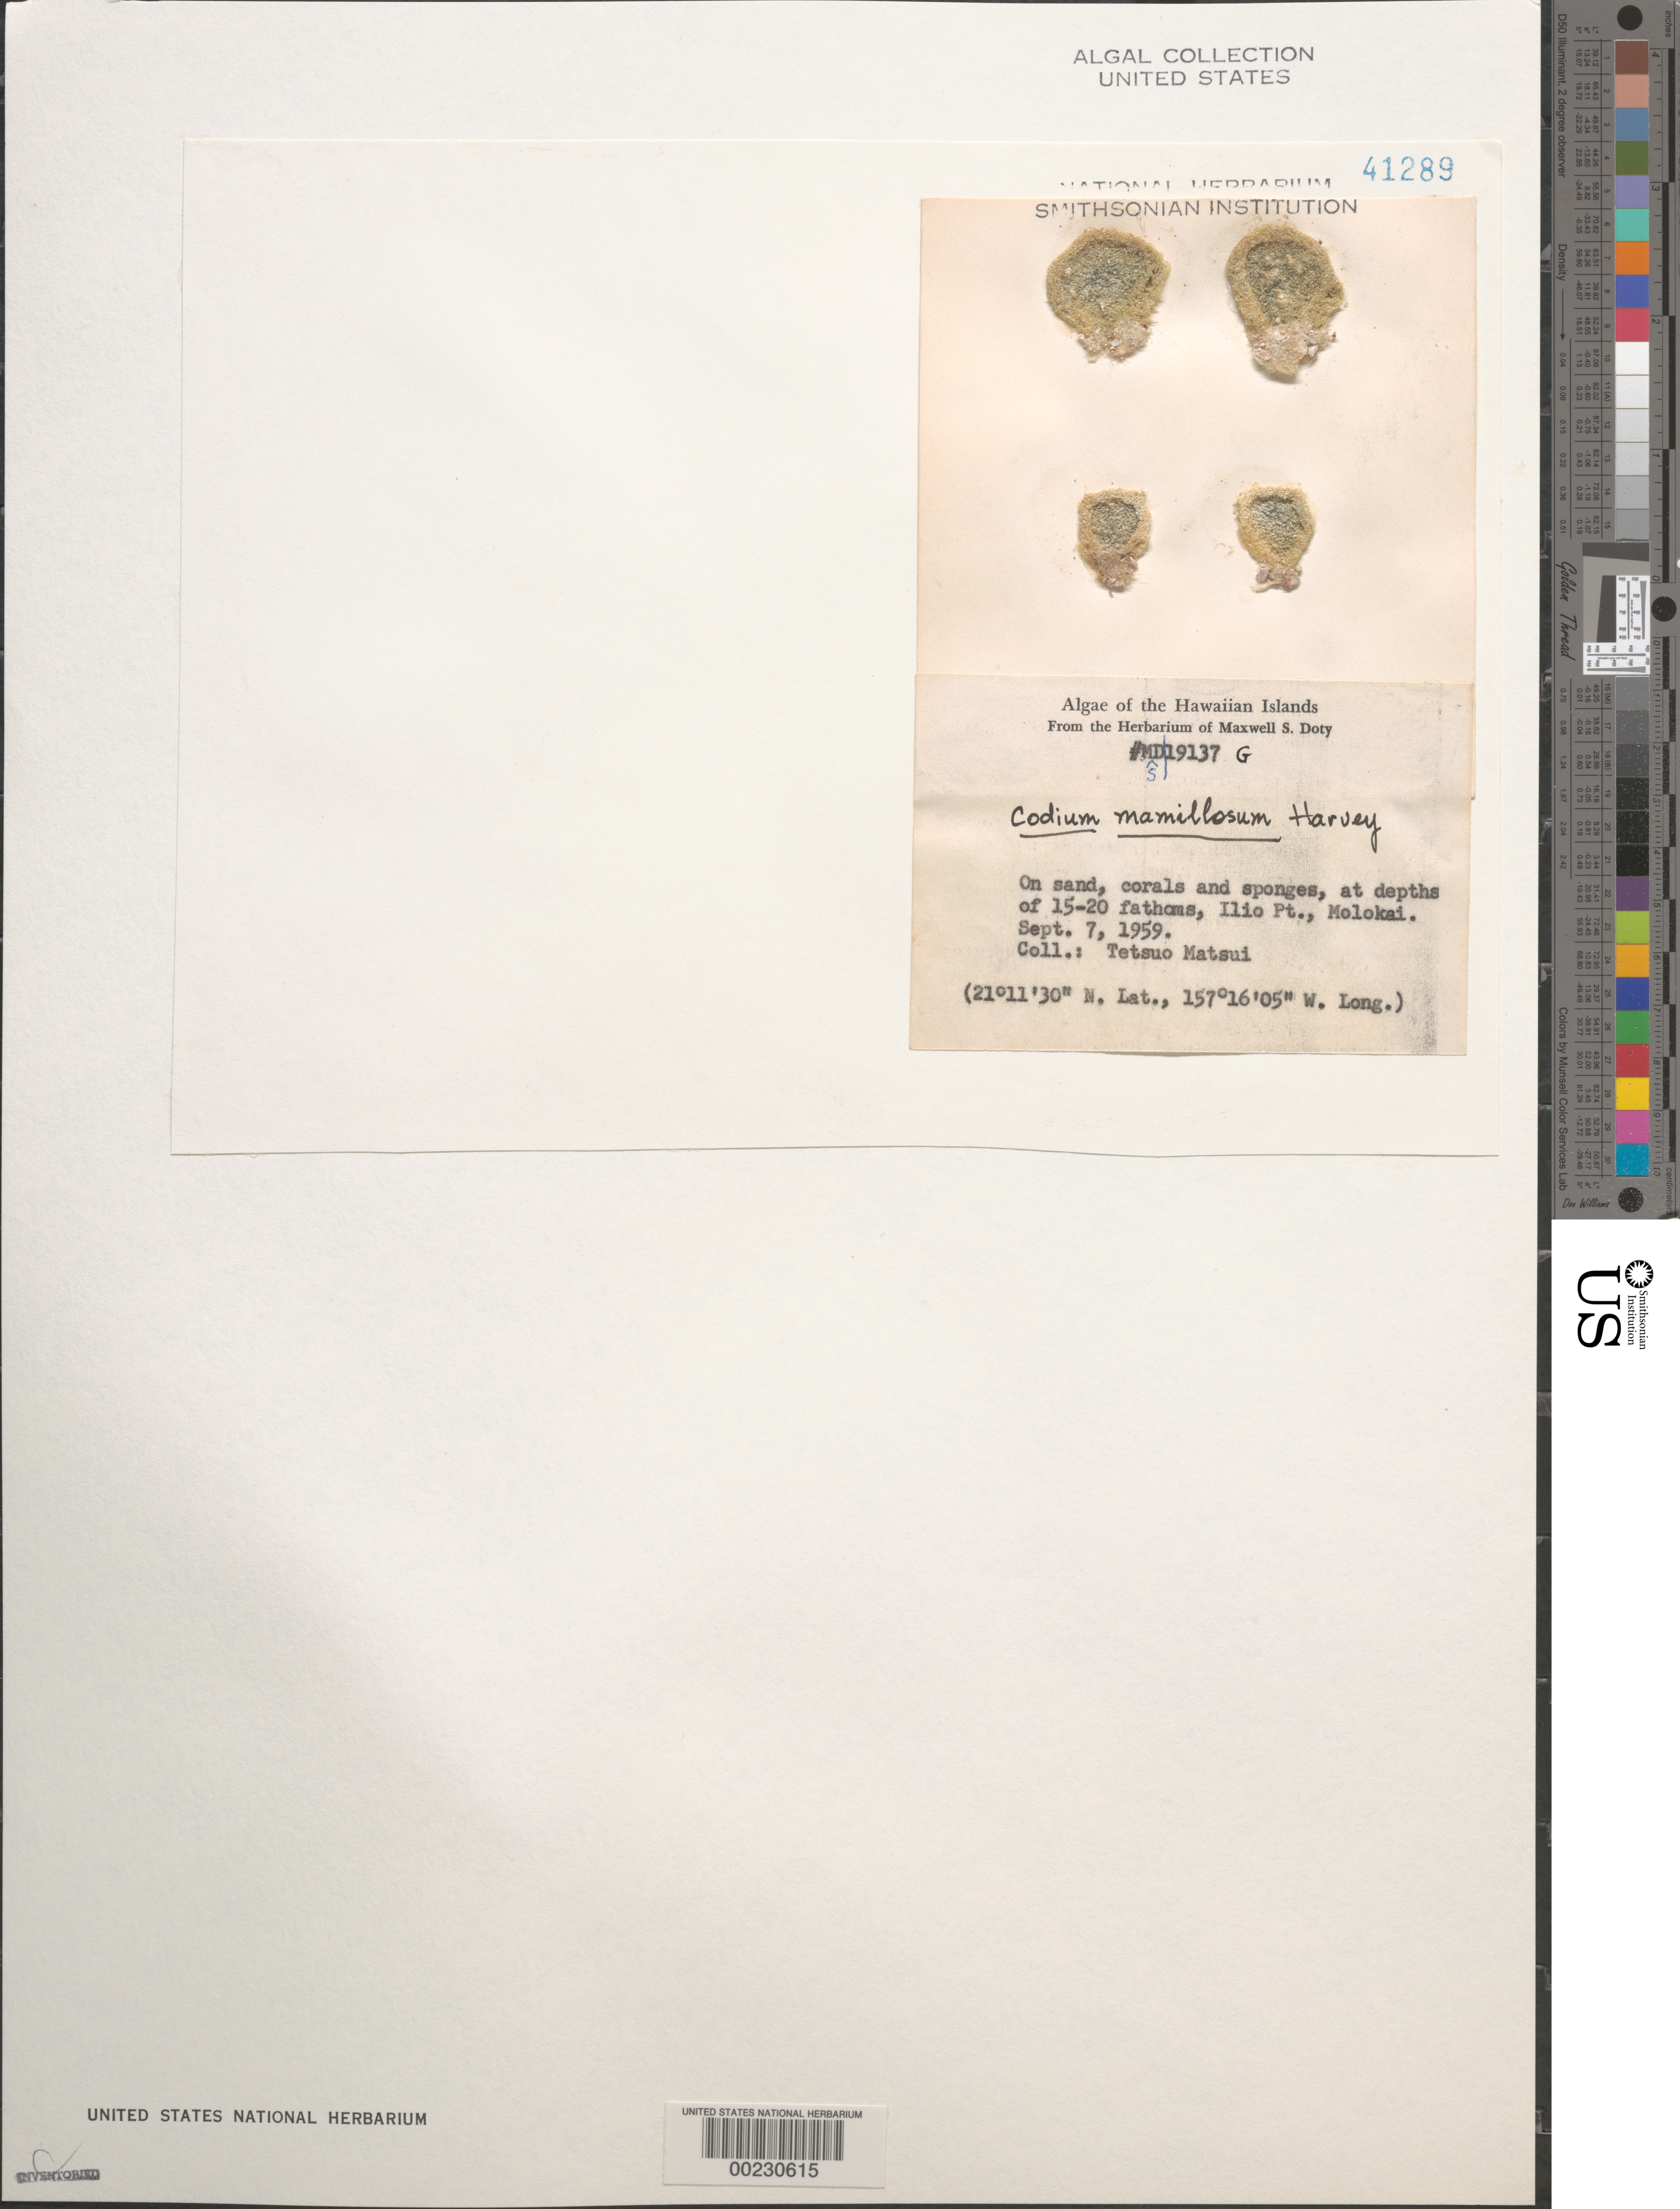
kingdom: Plantae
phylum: Chlorophyta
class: Ulvophyceae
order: Bryopsidales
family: Codiaceae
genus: Codium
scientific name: Codium mamillosum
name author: Harv.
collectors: T. Matsui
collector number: MSD 19137G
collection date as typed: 07 Sep 1959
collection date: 1959-09-07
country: United States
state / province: Hawaii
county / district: Maui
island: Moloka'i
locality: Ilio Point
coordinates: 21 11' 30" N, 157 16' 05" W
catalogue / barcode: US 41289